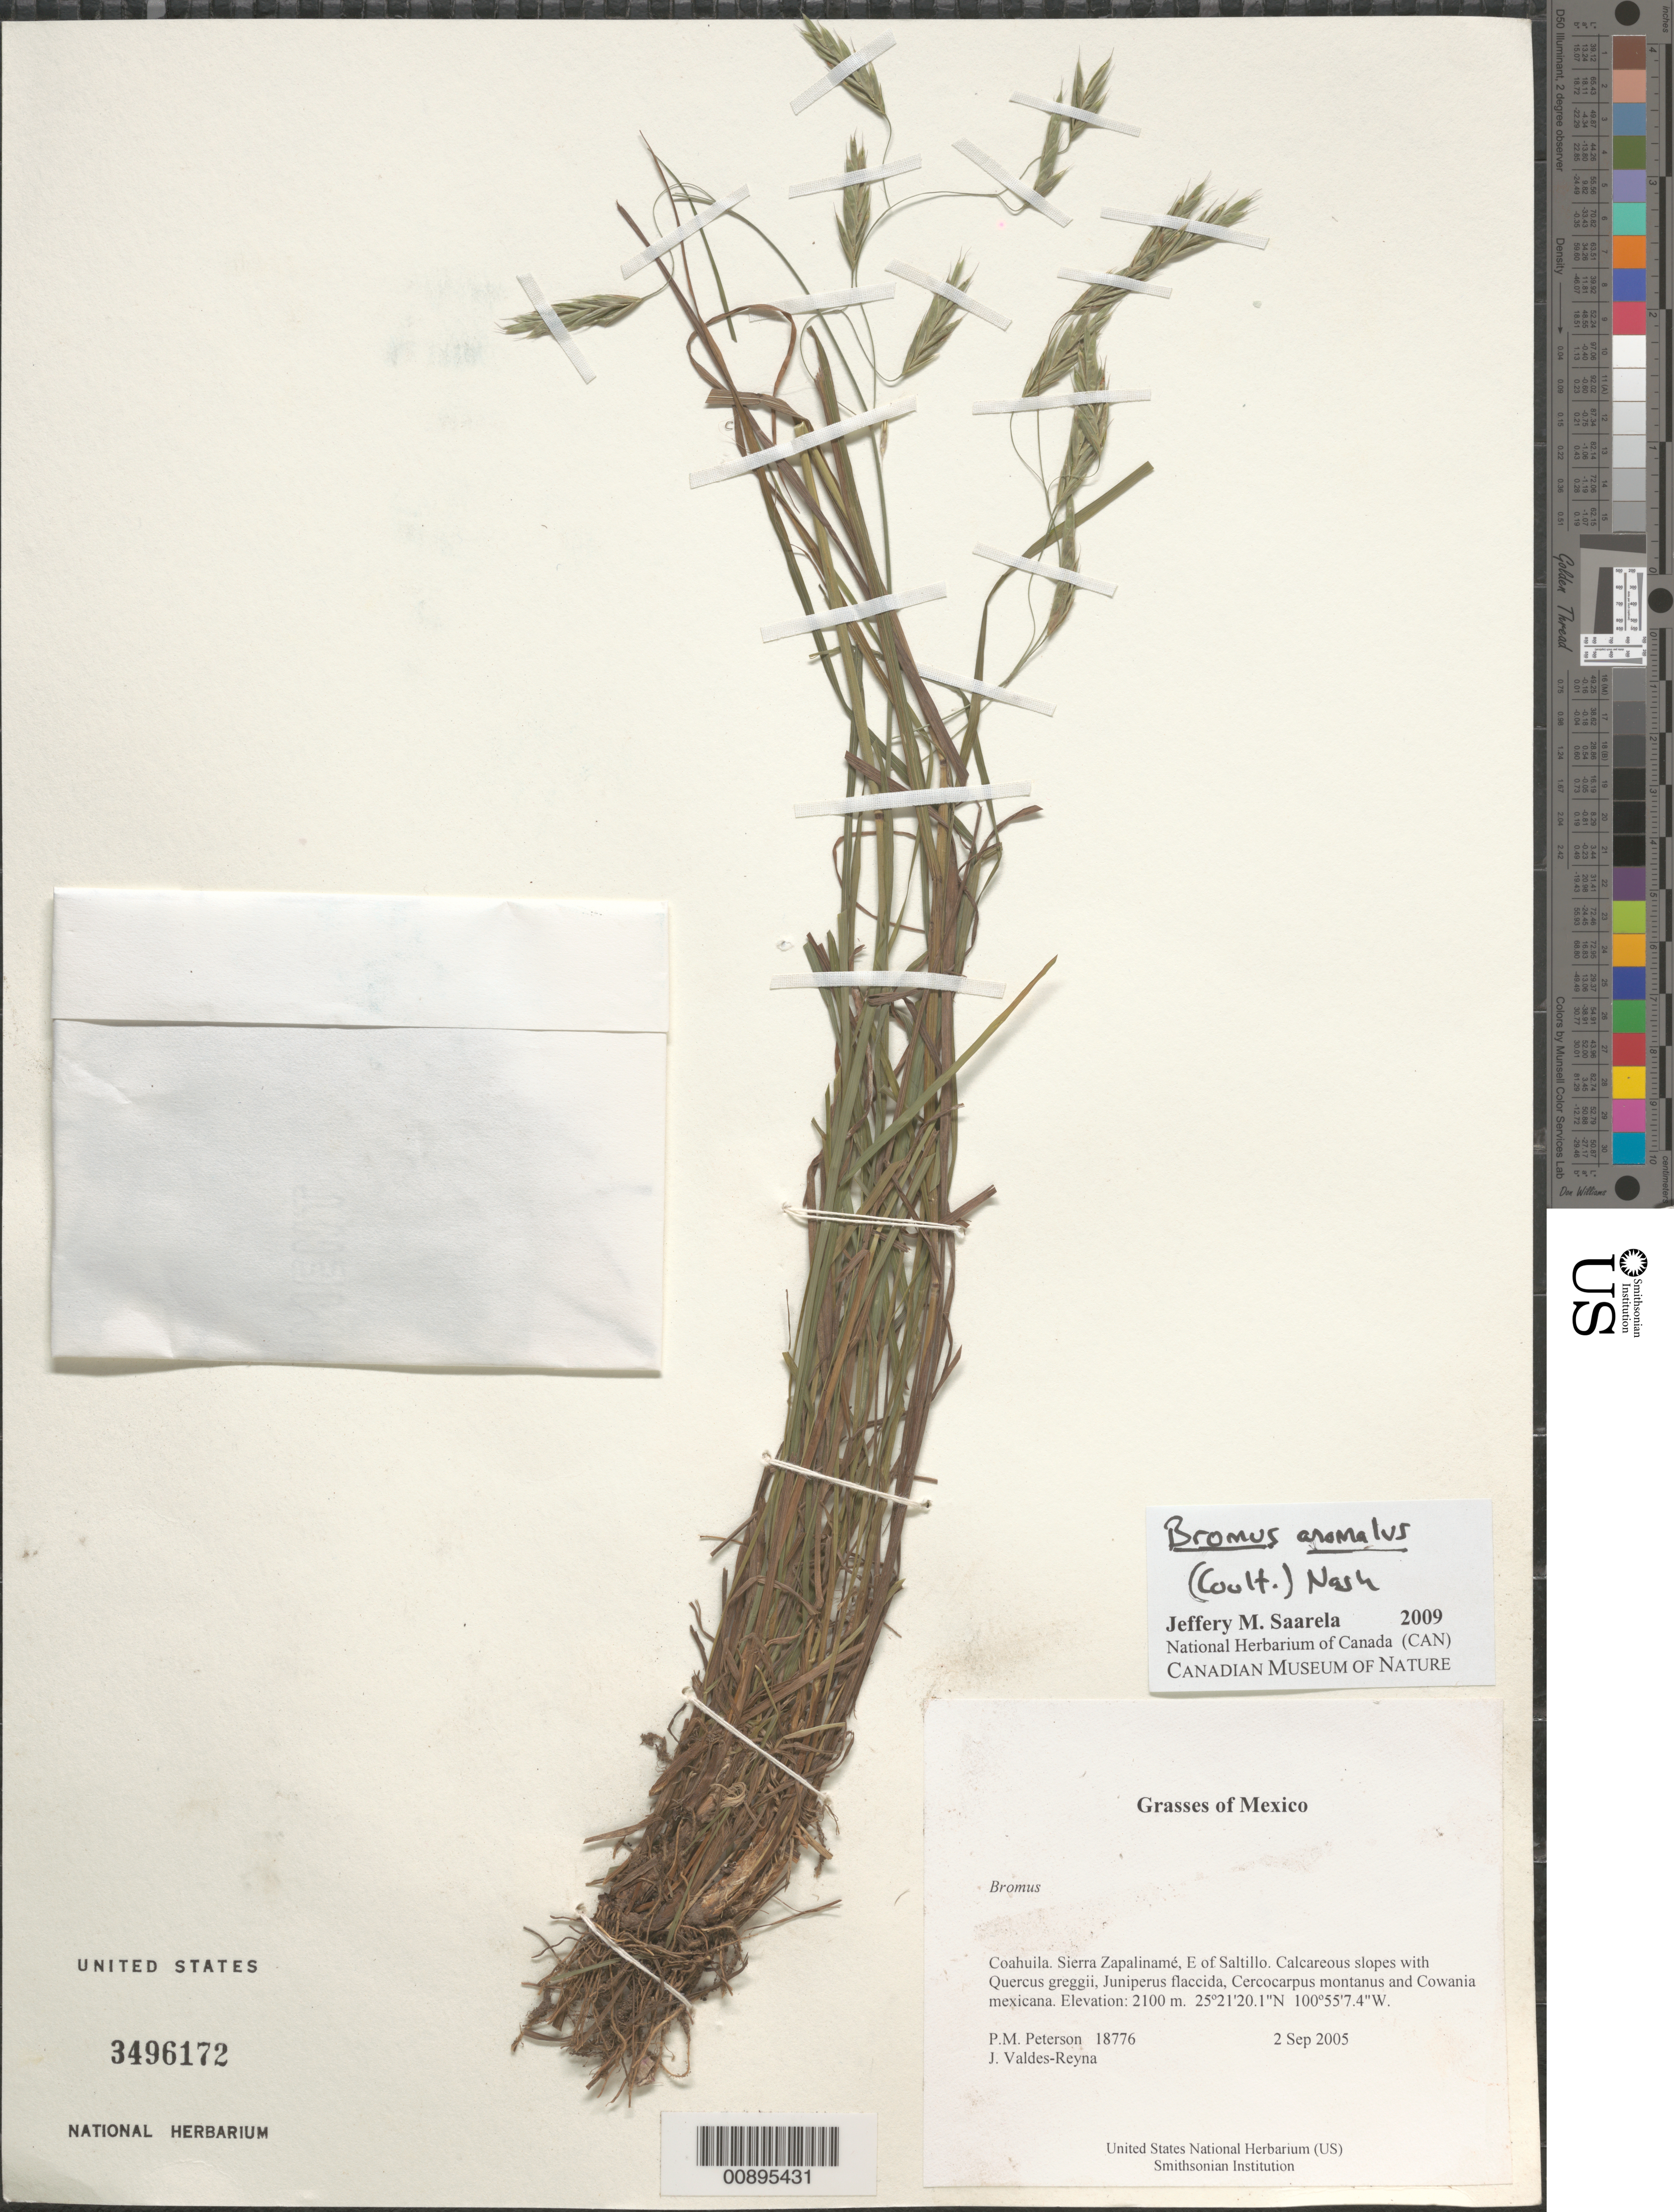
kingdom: Plantae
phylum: Tracheophyta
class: Liliopsida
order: Poales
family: Poaceae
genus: Bromus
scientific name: Bromus anomalus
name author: Rupr. ex E. Fourn.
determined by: Saarela, J. M., (CAN), Canadian Museum of Nature (CANADA)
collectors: P. M. Peterson & J. Valdés-Reyna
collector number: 18776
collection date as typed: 02 Sep 2005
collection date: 2005-09-02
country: Mexico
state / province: Coahuila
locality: Sierra Zapalinamé, E of Saltillo. Calcareous slopes with Quercus greggii, Juniperus flaccida, Cercocarpus montanus and Cowania mexicana.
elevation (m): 2100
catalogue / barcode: US 3496172